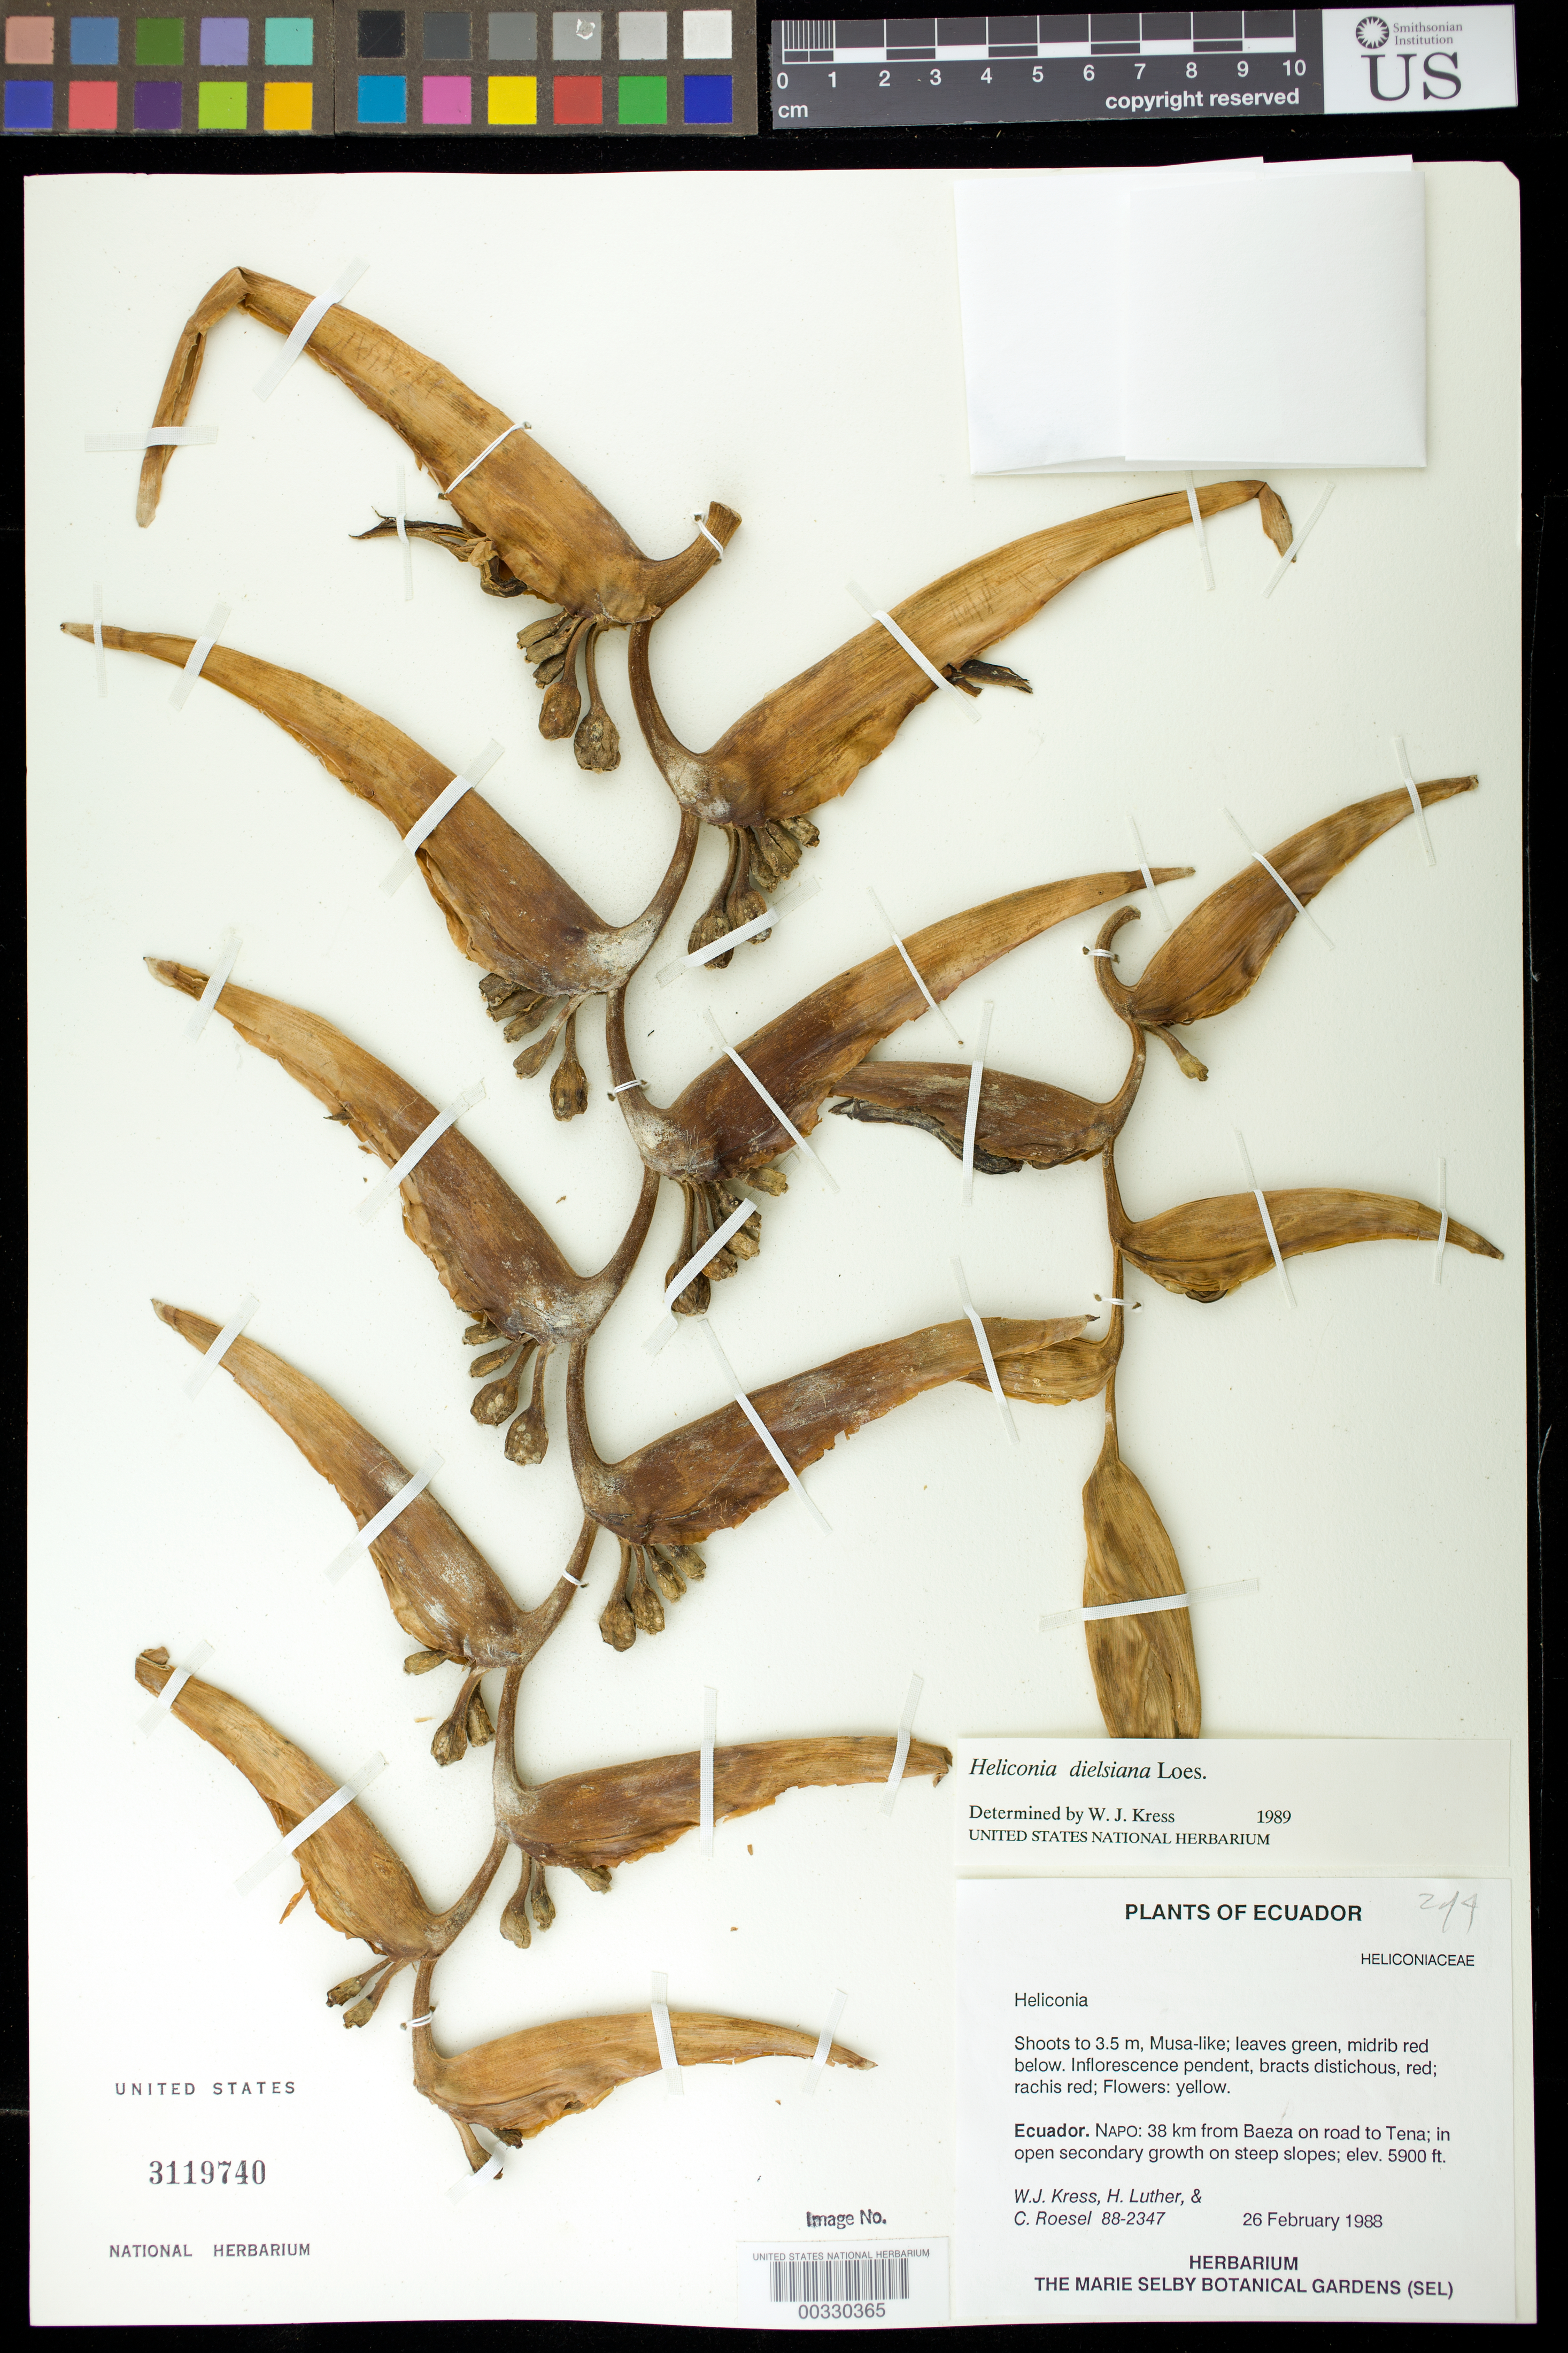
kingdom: Plantae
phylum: Tracheophyta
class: Liliopsida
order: Zingiberales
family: Heliconiaceae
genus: Heliconia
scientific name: Heliconia dielsiana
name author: Loes.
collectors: W. J. Kress, Harry E. Luther & C. S. Roesel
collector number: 88-2347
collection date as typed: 26 Feb 1988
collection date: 1988-02-26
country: Ecuador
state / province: Napo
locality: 38 km from baeza on road to Tena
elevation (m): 1798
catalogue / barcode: US 3119740